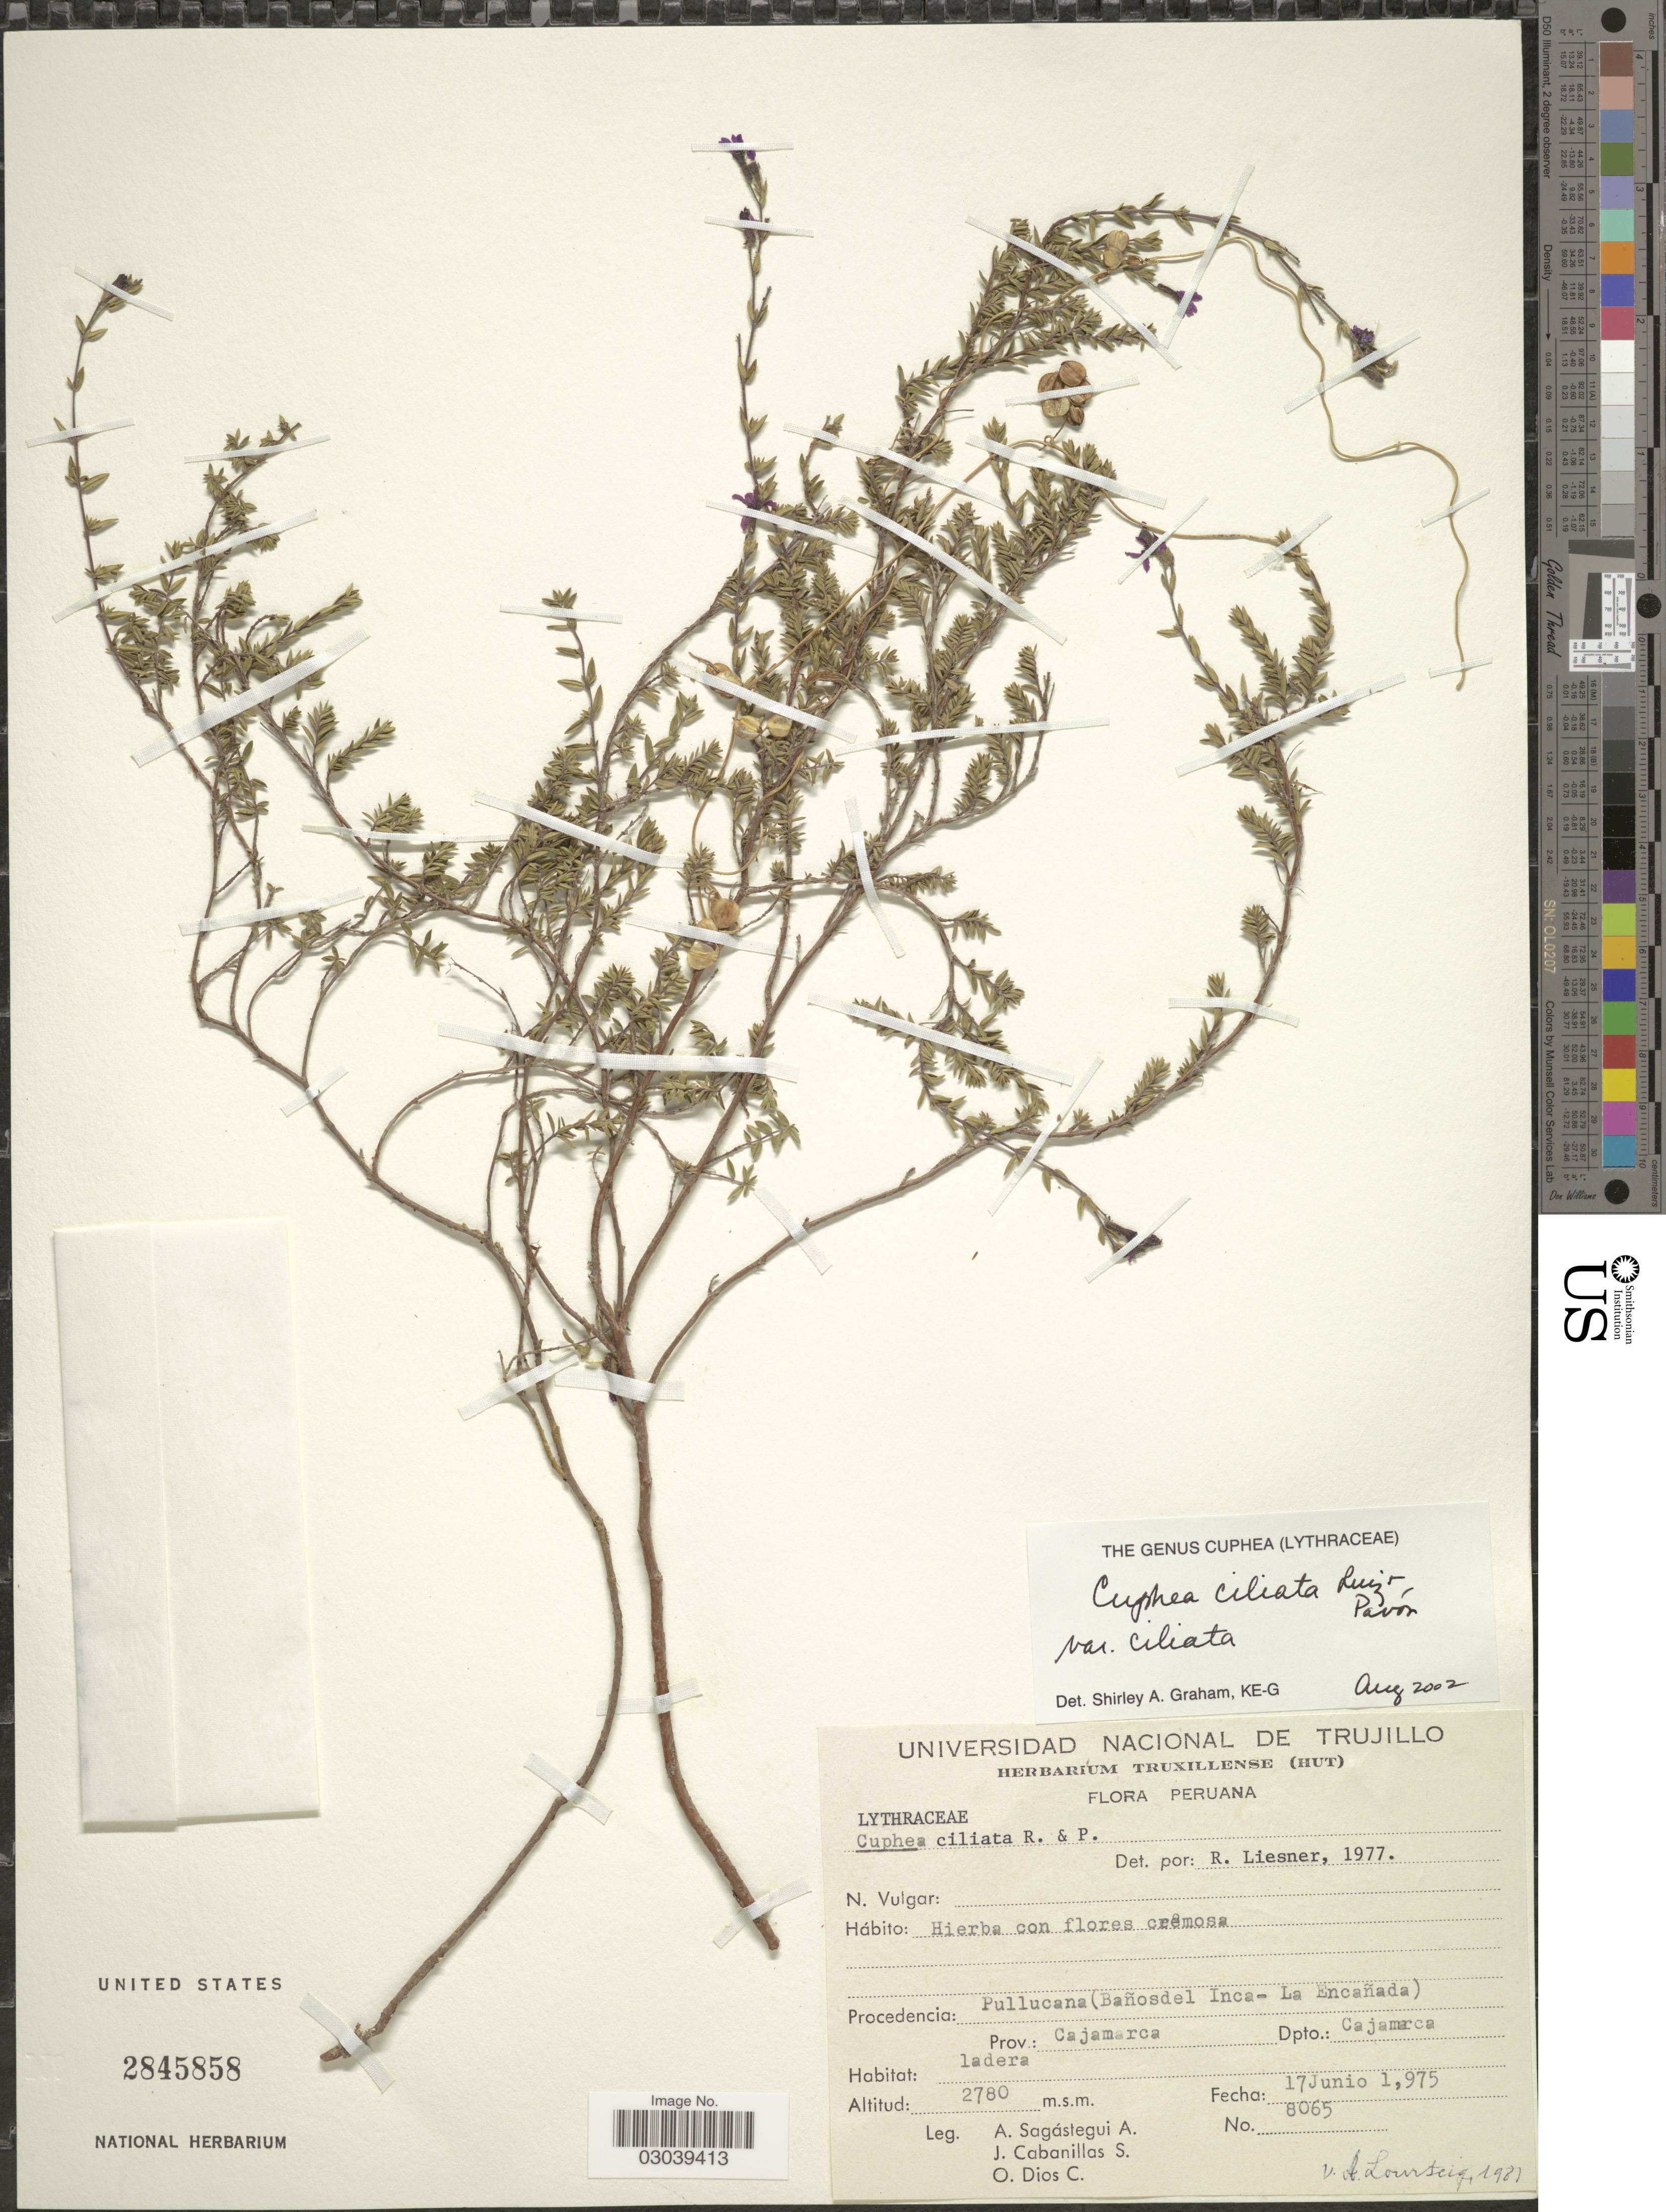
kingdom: Plantae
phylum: Tracheophyta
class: Magnoliopsida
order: Myrtales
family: Lythraceae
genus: Cuphea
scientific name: Cuphea ciliata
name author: Ruiz & Pav.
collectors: A. Sagástegui A., J. Cabanillas S. & O. Dios C.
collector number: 8065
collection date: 1975-06-17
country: Peru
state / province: Cajamarca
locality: Procedencia: Pullucana (Bañosdel Inca-La Encañada). Prov.: Cajamarca. Dpto.: Cajamarca.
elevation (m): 2780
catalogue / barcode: US 2845858